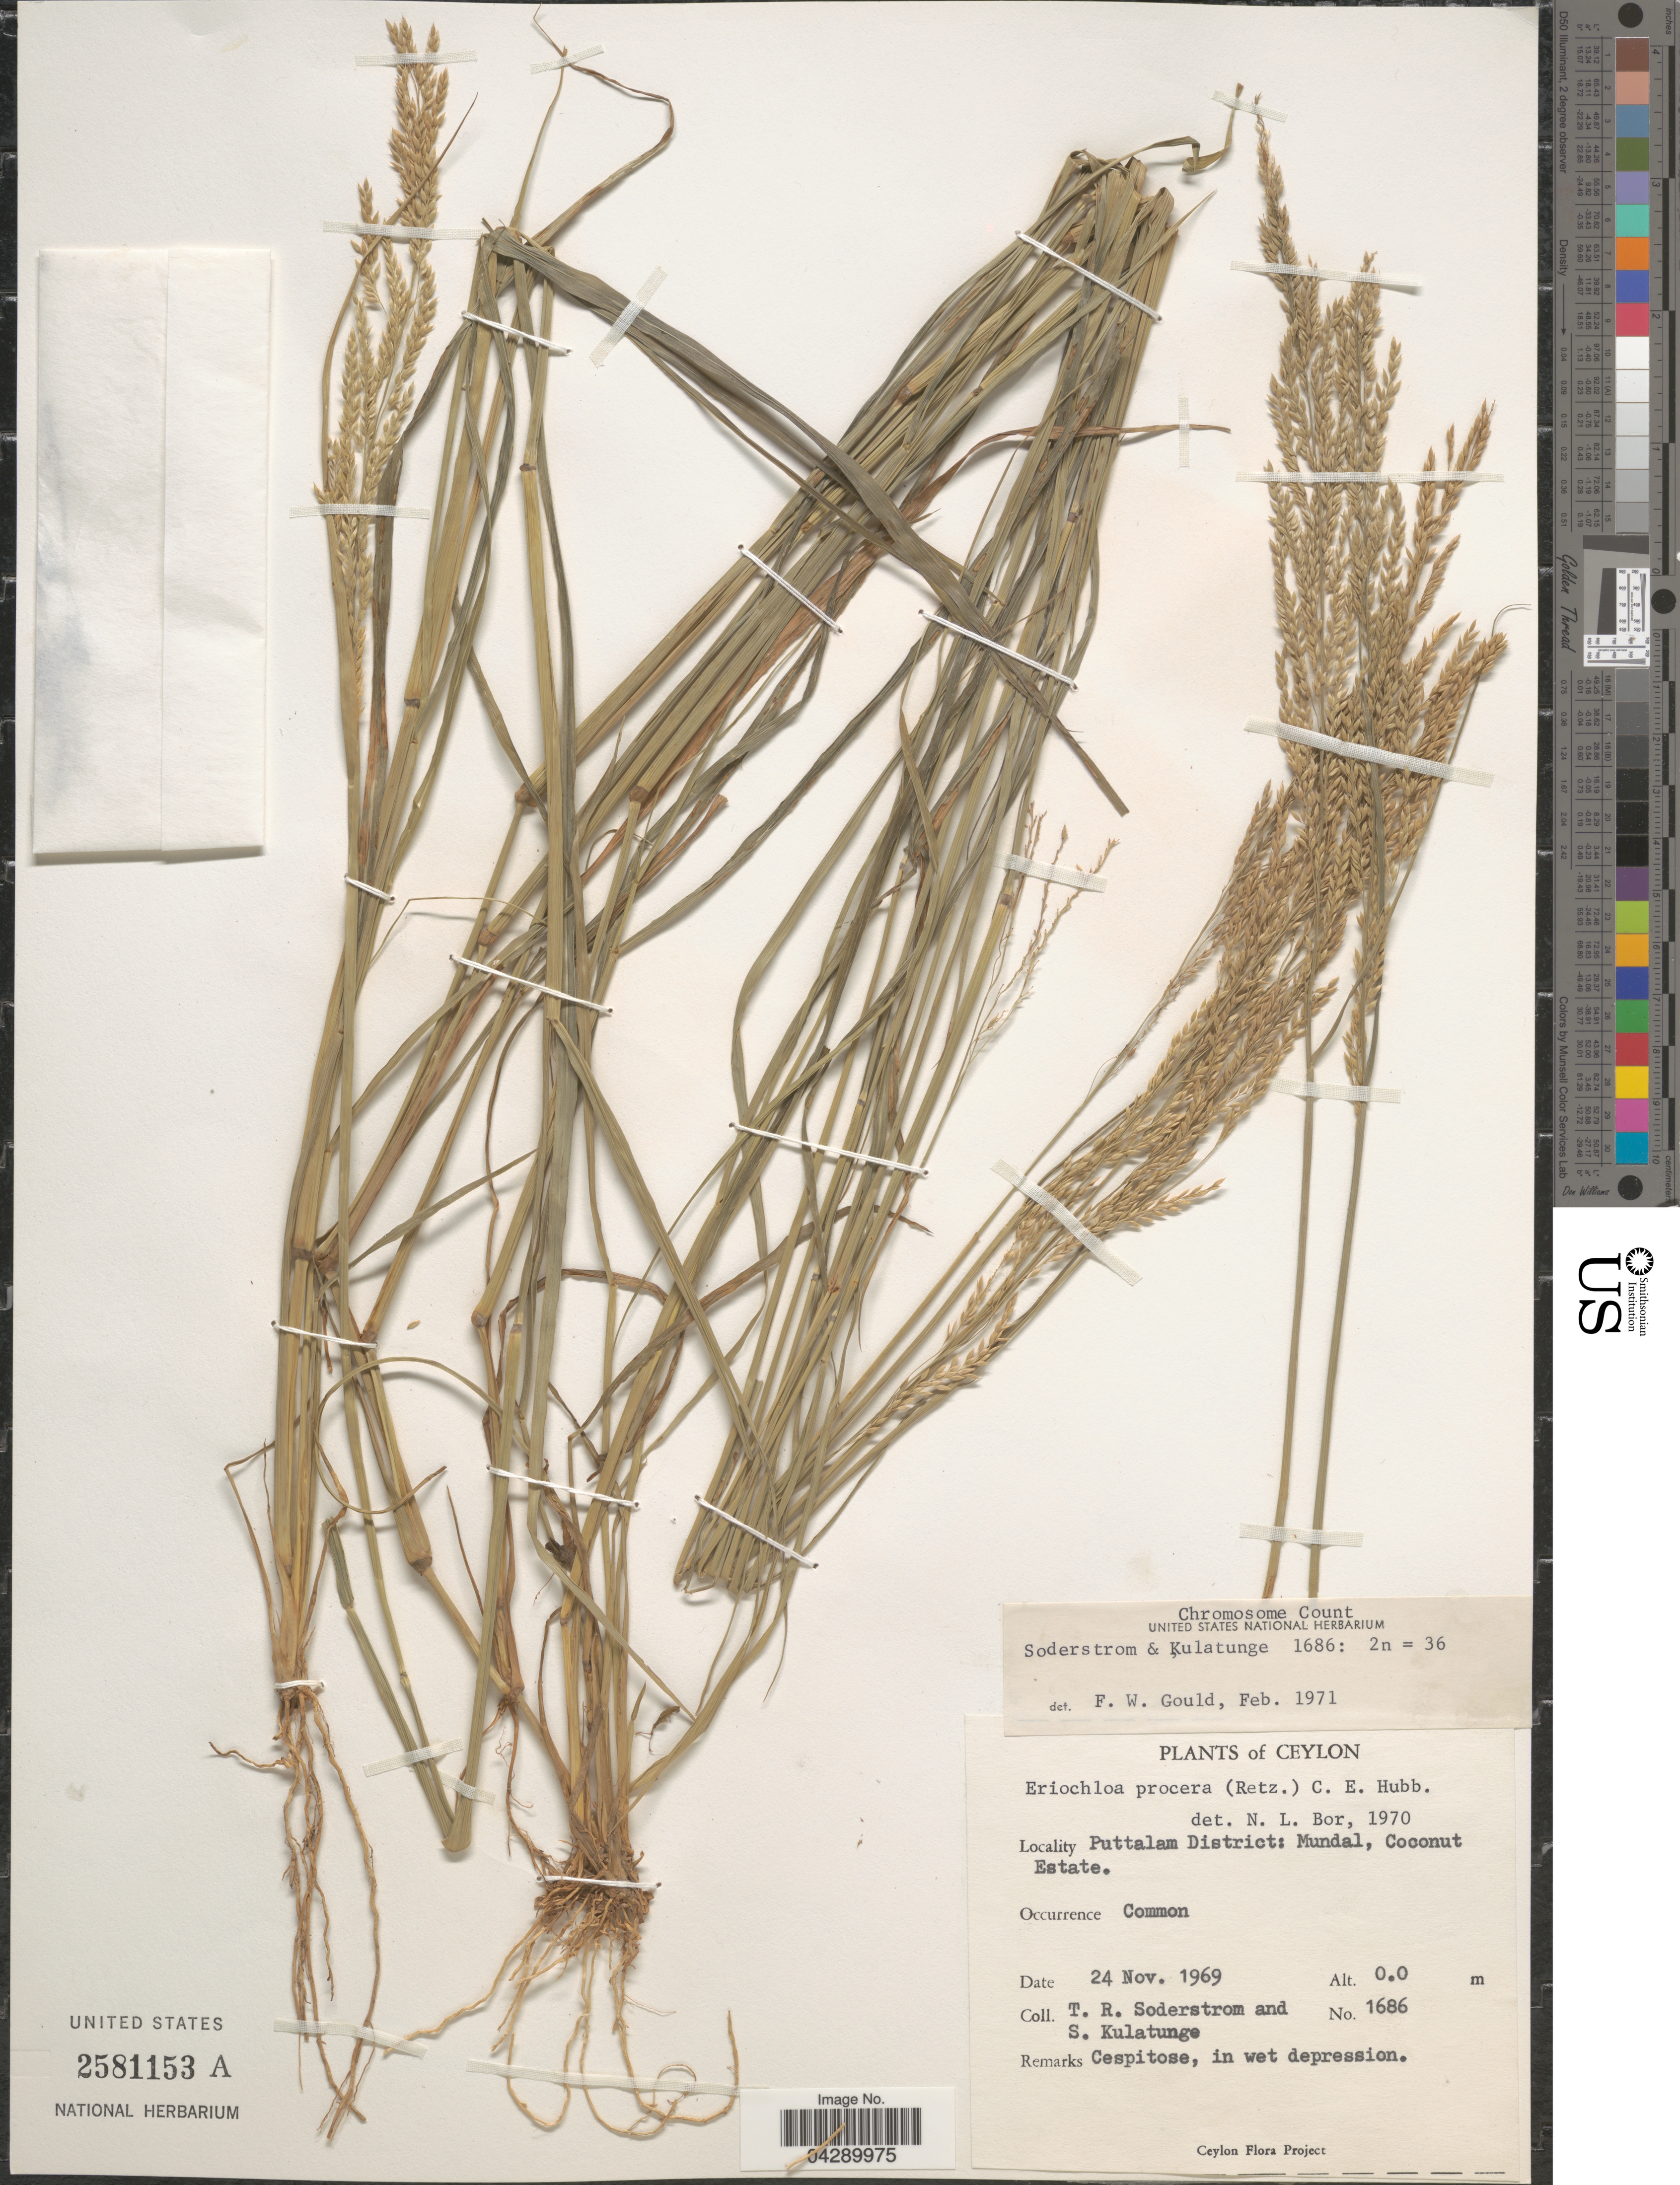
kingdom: Plantae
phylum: Tracheophyta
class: Liliopsida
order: Poales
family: Poaceae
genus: Eriochloa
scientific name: Eriochloa procera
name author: (Retz.) C.E. Hubb.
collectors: T. R. Soderstrom & S. Kulatunge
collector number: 1686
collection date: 1969-11-24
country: Sri Lanka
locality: Ceylon. Puttalem District: Mundal, Coconut Estate.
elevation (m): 0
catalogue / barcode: US 2581153A